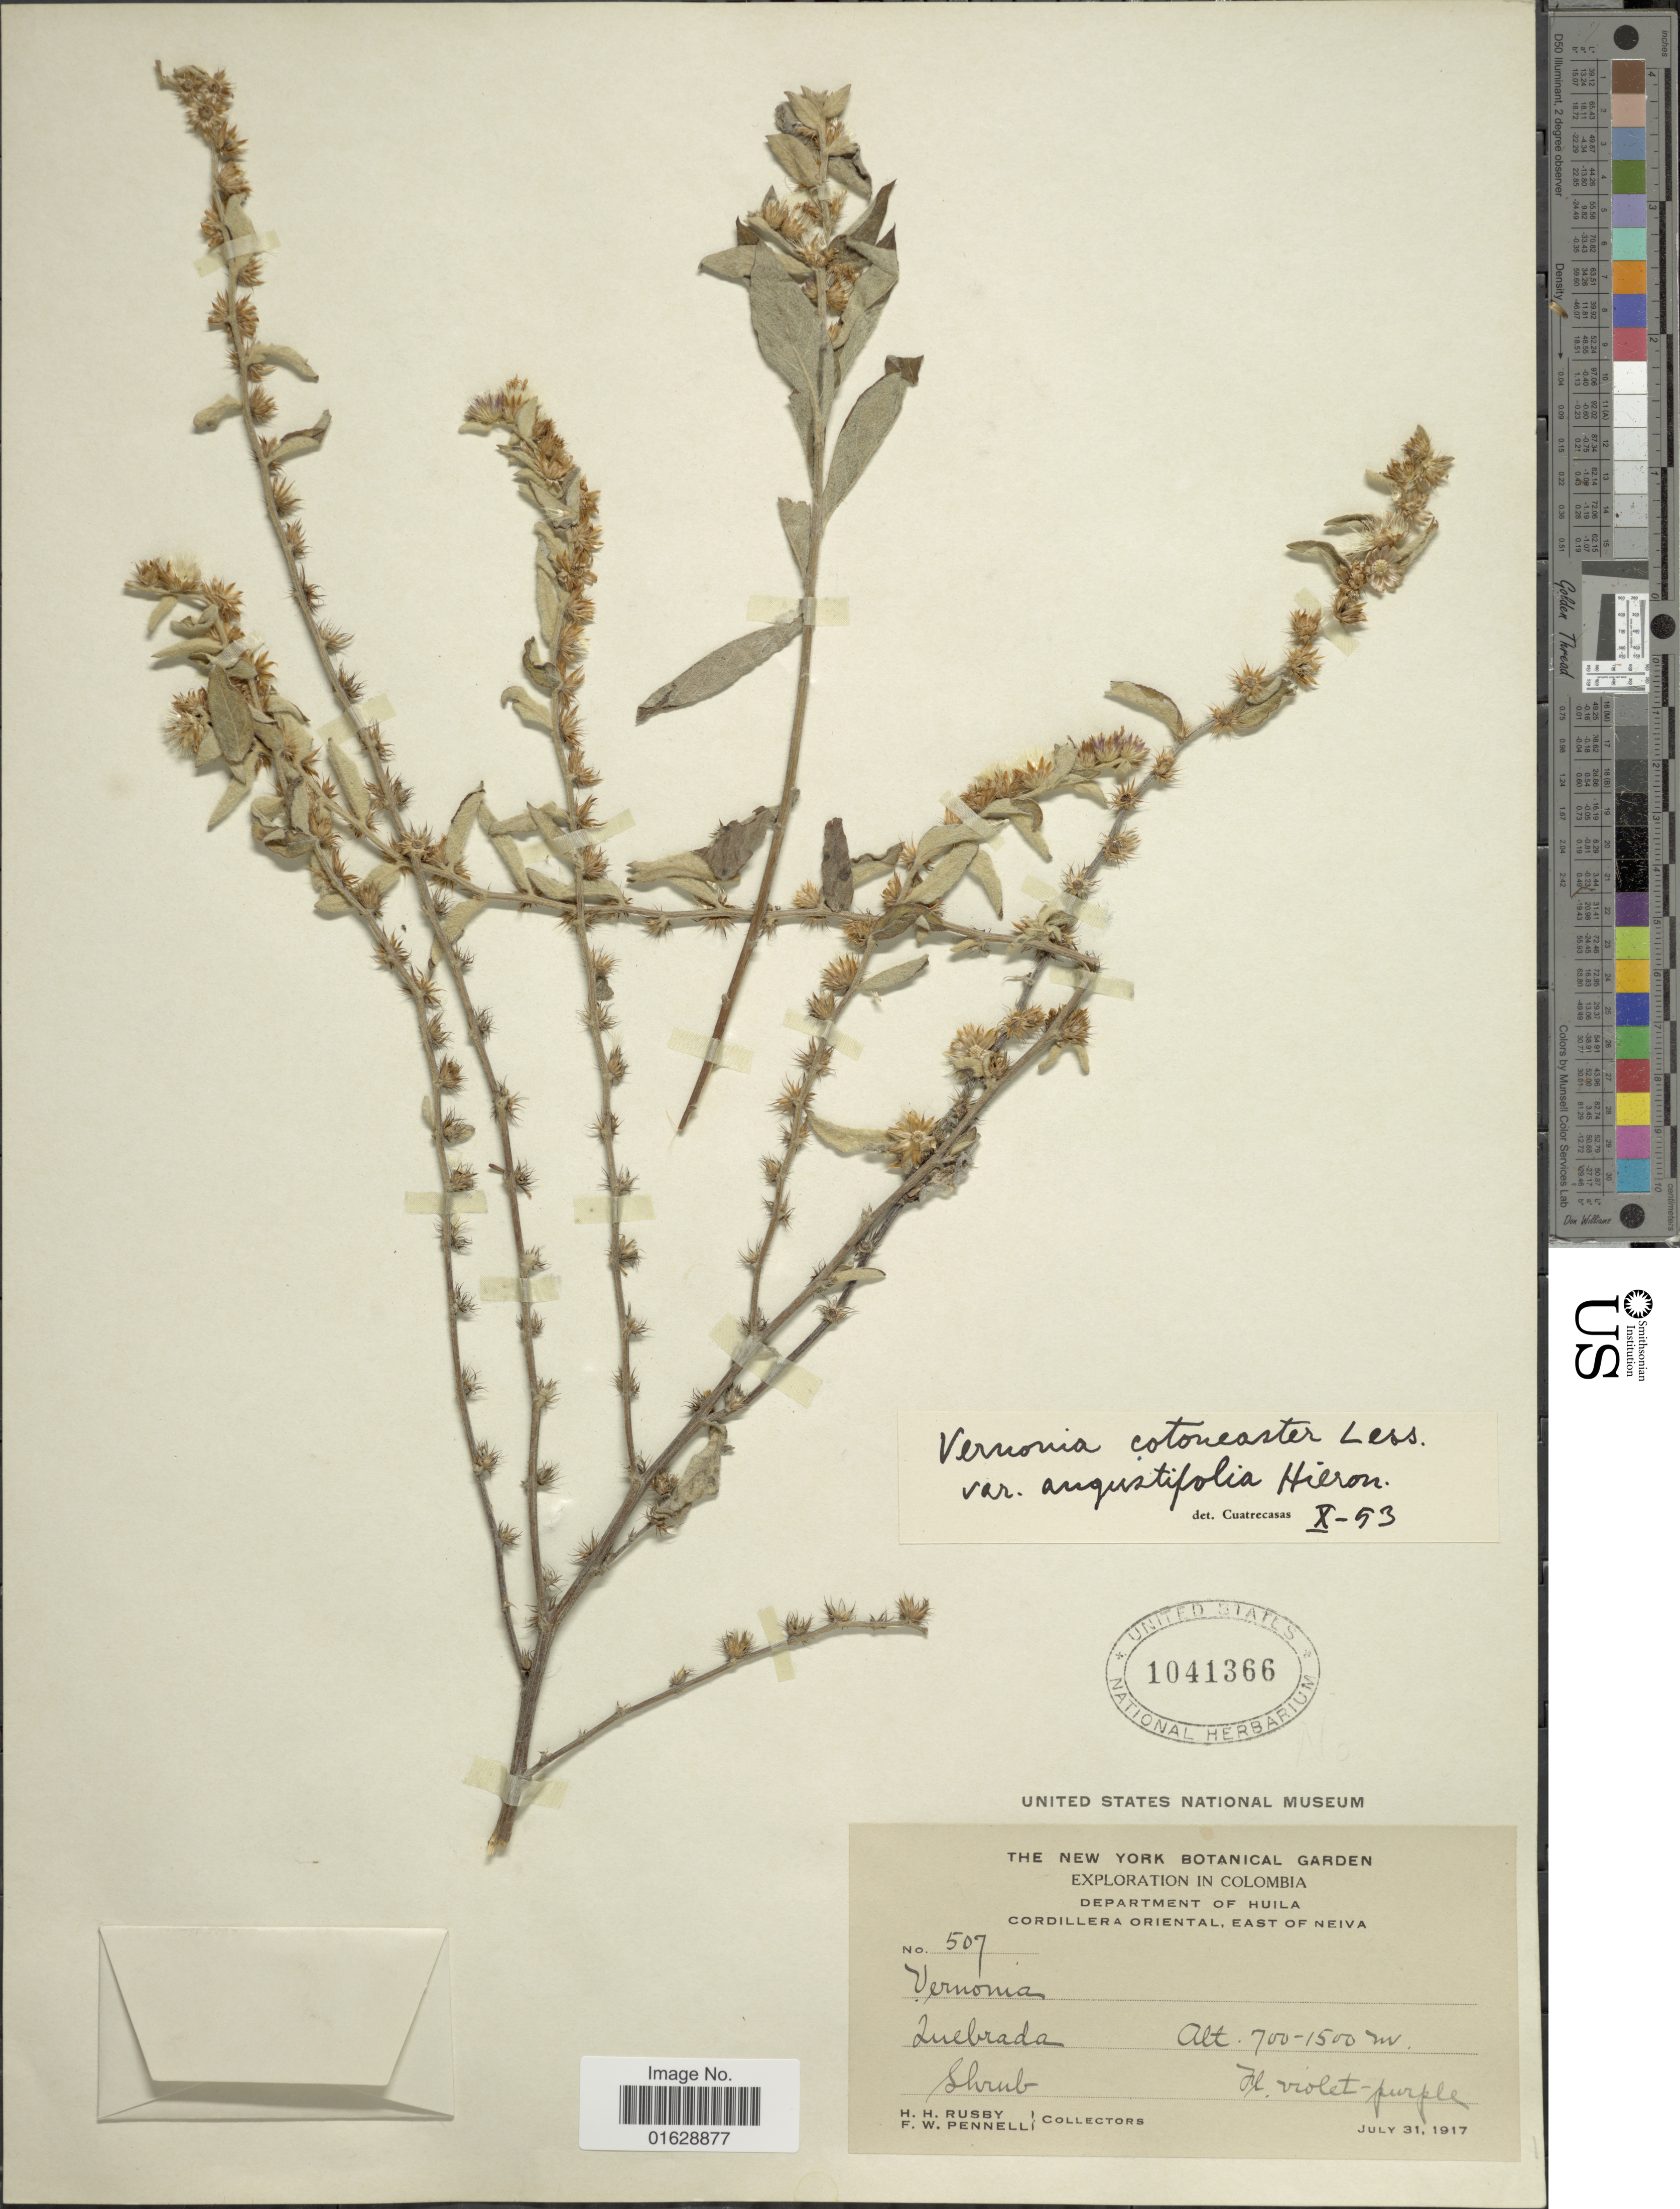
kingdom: Plantae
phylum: Tracheophyta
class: Magnoliopsida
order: Asterales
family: Asteraceae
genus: Lepidaploa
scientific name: Lepidaploa gracilis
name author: (Kunth) H. Rob.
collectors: H. H. Rusby & F. W. Pennell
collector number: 507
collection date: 1917-07-31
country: Colombia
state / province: Huila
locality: Cordillera Oriental, East of Neiva.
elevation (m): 700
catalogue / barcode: US 1041366